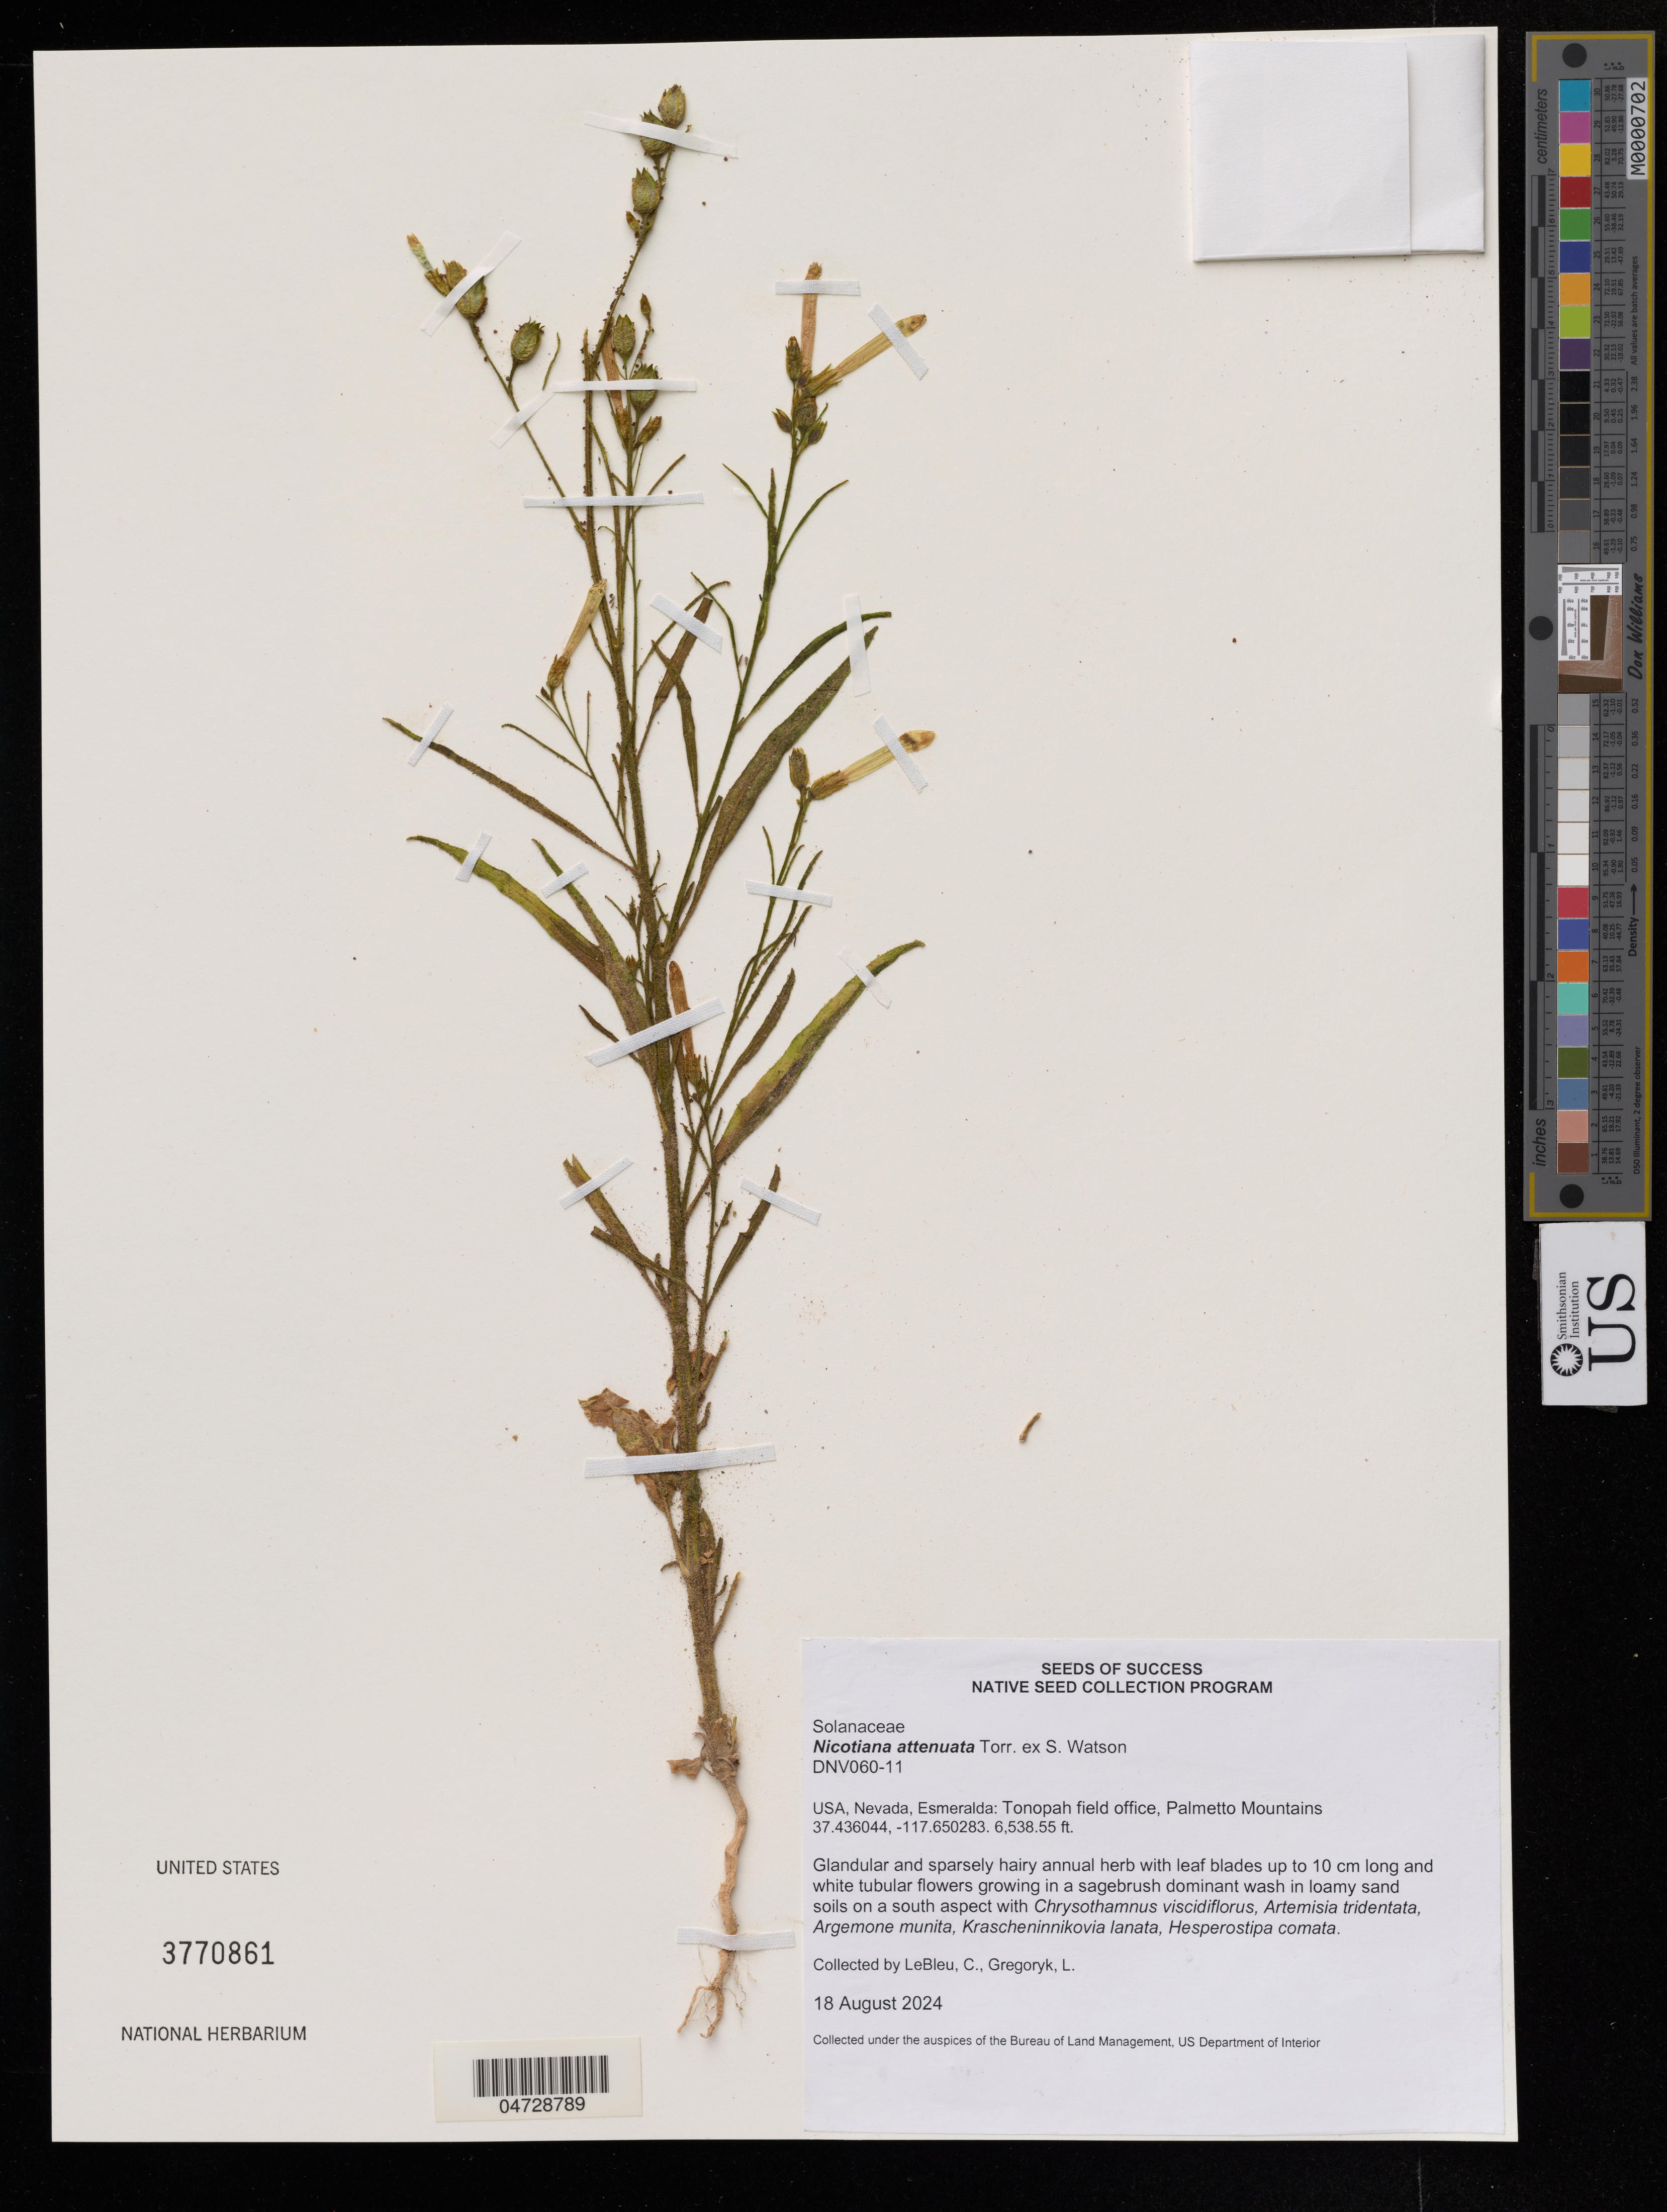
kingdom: Plantae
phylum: Tracheophyta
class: Magnoliopsida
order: Solanales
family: Solanaceae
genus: Nicotiana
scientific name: Nicotiana acaulis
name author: Speg.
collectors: C. LeBleu & L. Gregoryk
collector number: DNV060-11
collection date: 2024-08-18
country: United States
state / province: Nevada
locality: Esmeralda: Tonopah field office, Palmetto Mountains.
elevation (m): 1992.95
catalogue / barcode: US 3770861